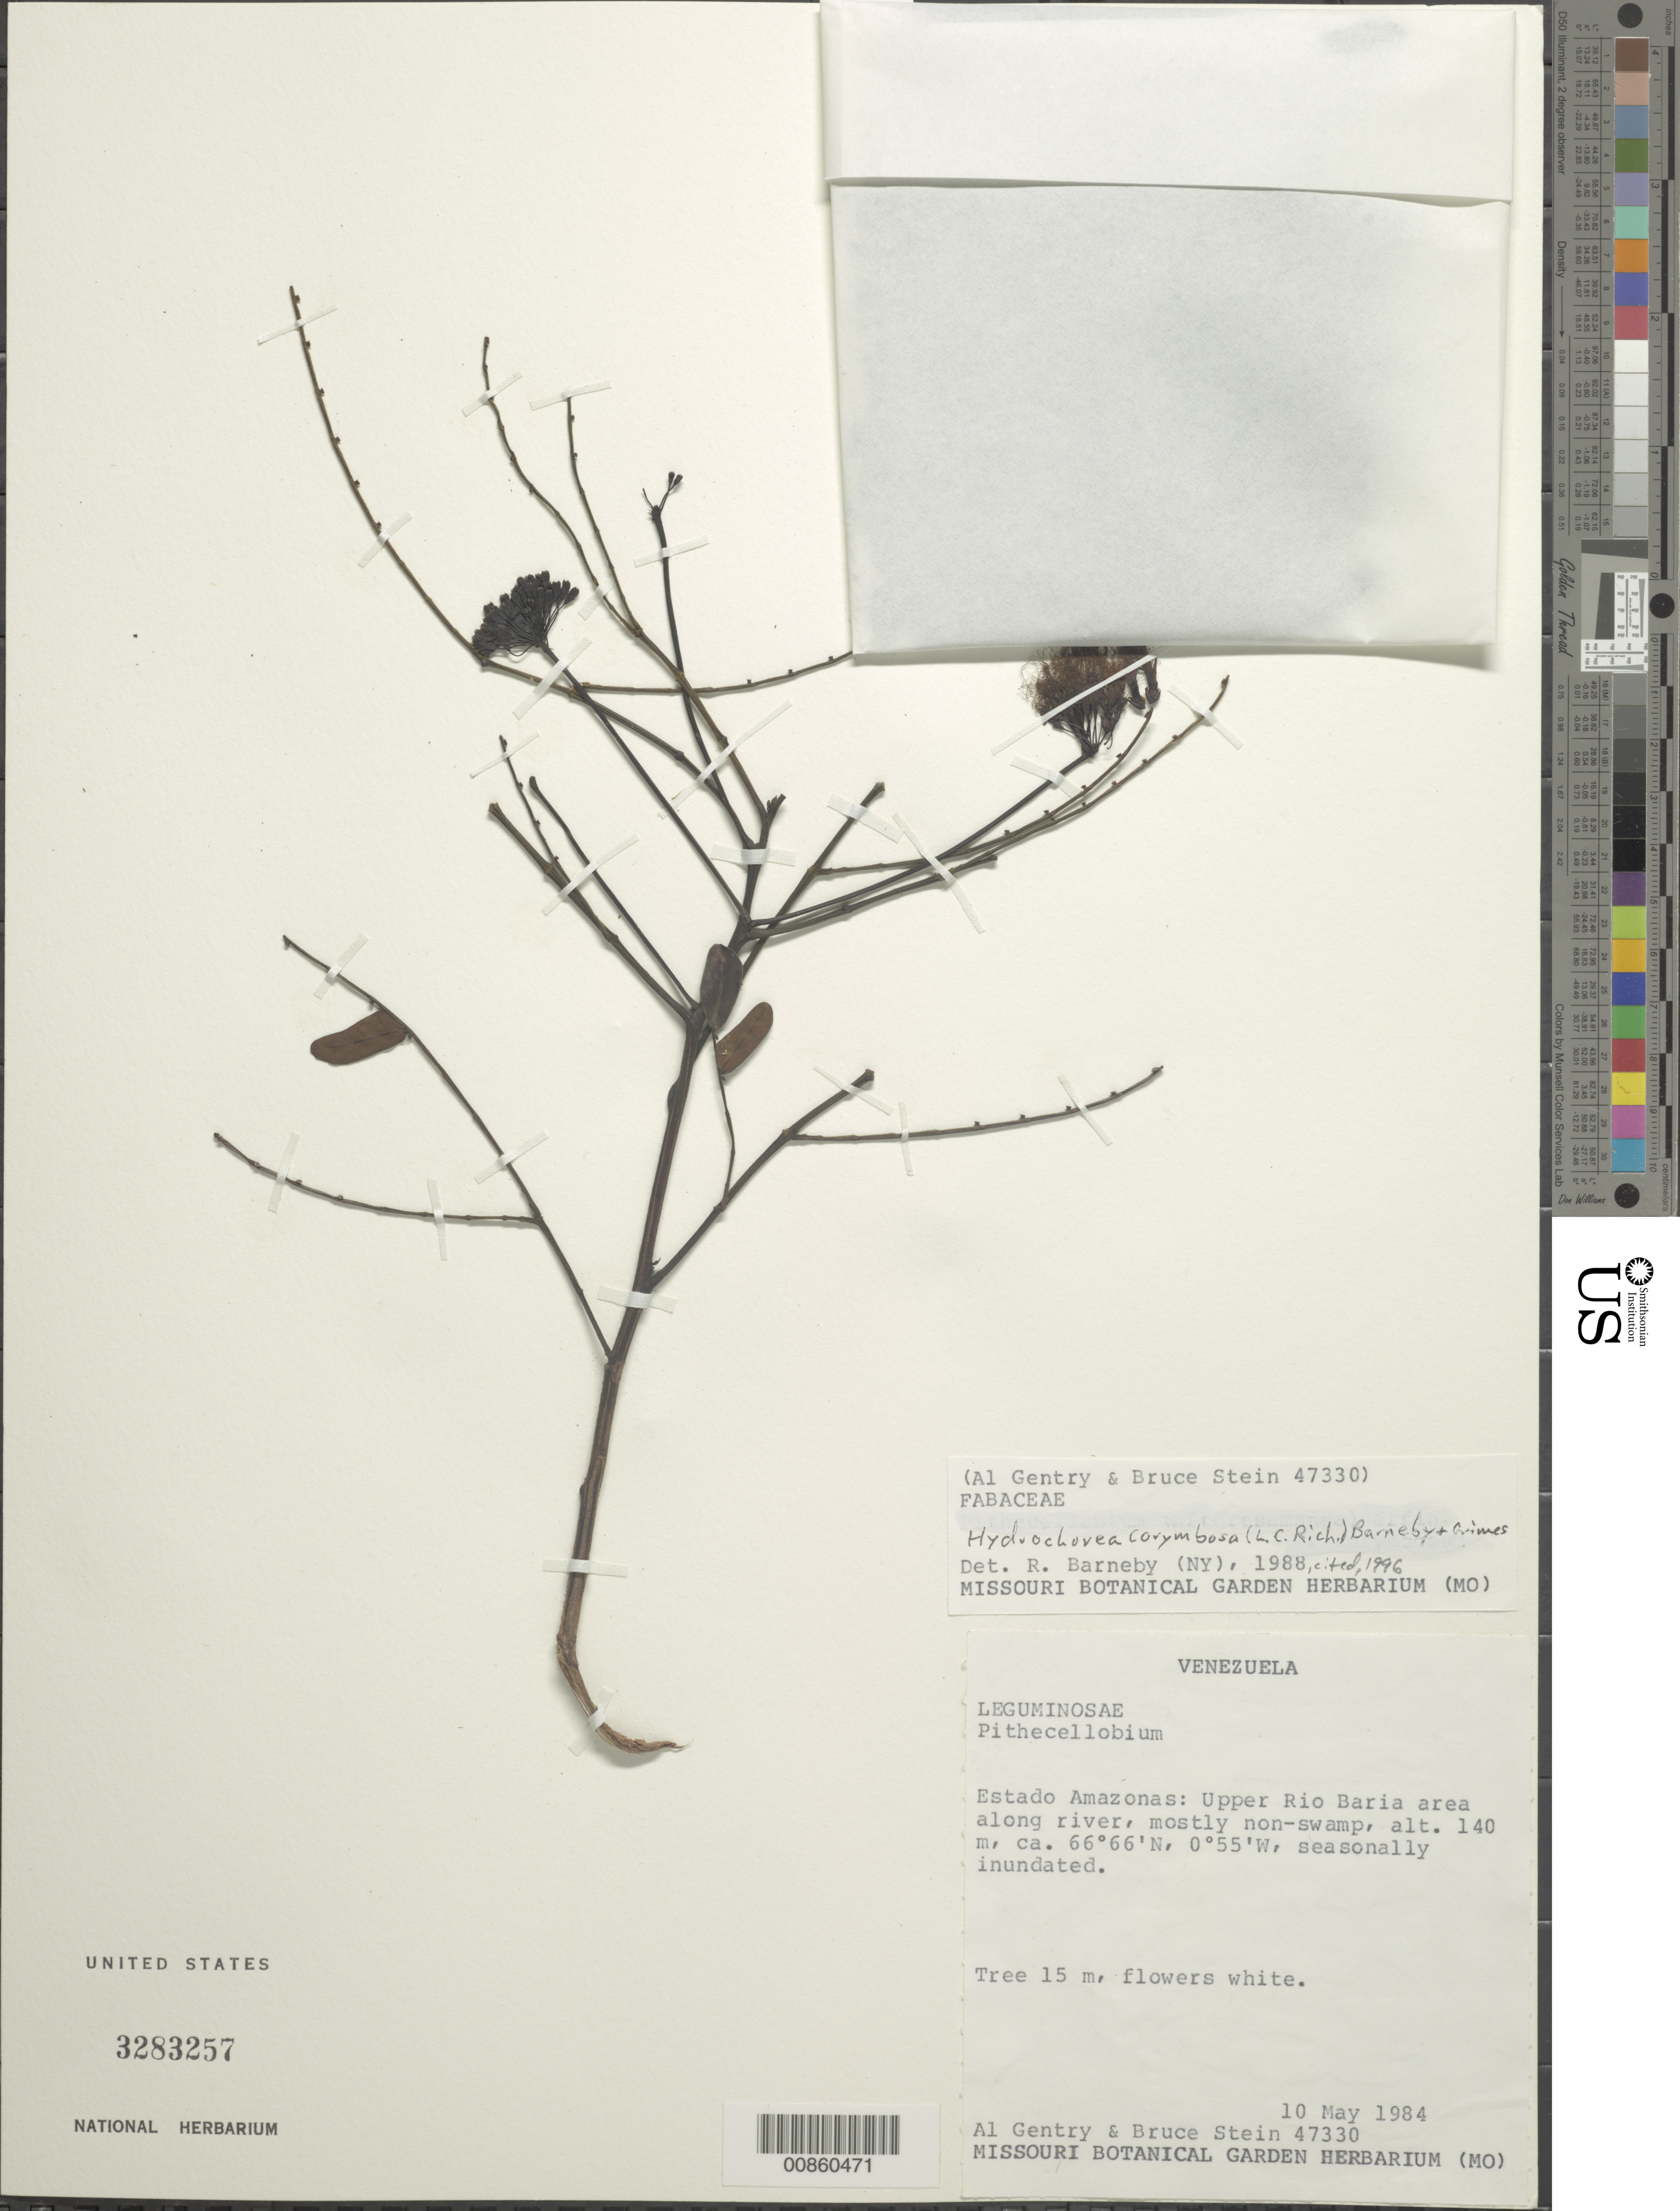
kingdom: Plantae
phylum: Tracheophyta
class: Magnoliopsida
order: Fabales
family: Fabaceae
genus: Hydrochorea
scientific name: Hydrochorea corymbosa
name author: (Rich.) Barneby & J.W. Grimes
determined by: Barneby, Rupert C., (NY)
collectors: A. H. Gentry & B. Stein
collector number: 47330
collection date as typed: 10-May-84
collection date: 1984-05-10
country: Venezuela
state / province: Amazonas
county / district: Río Negro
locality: Río Baria, upper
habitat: Along river, mostly non-swamp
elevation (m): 140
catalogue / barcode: US 3283257